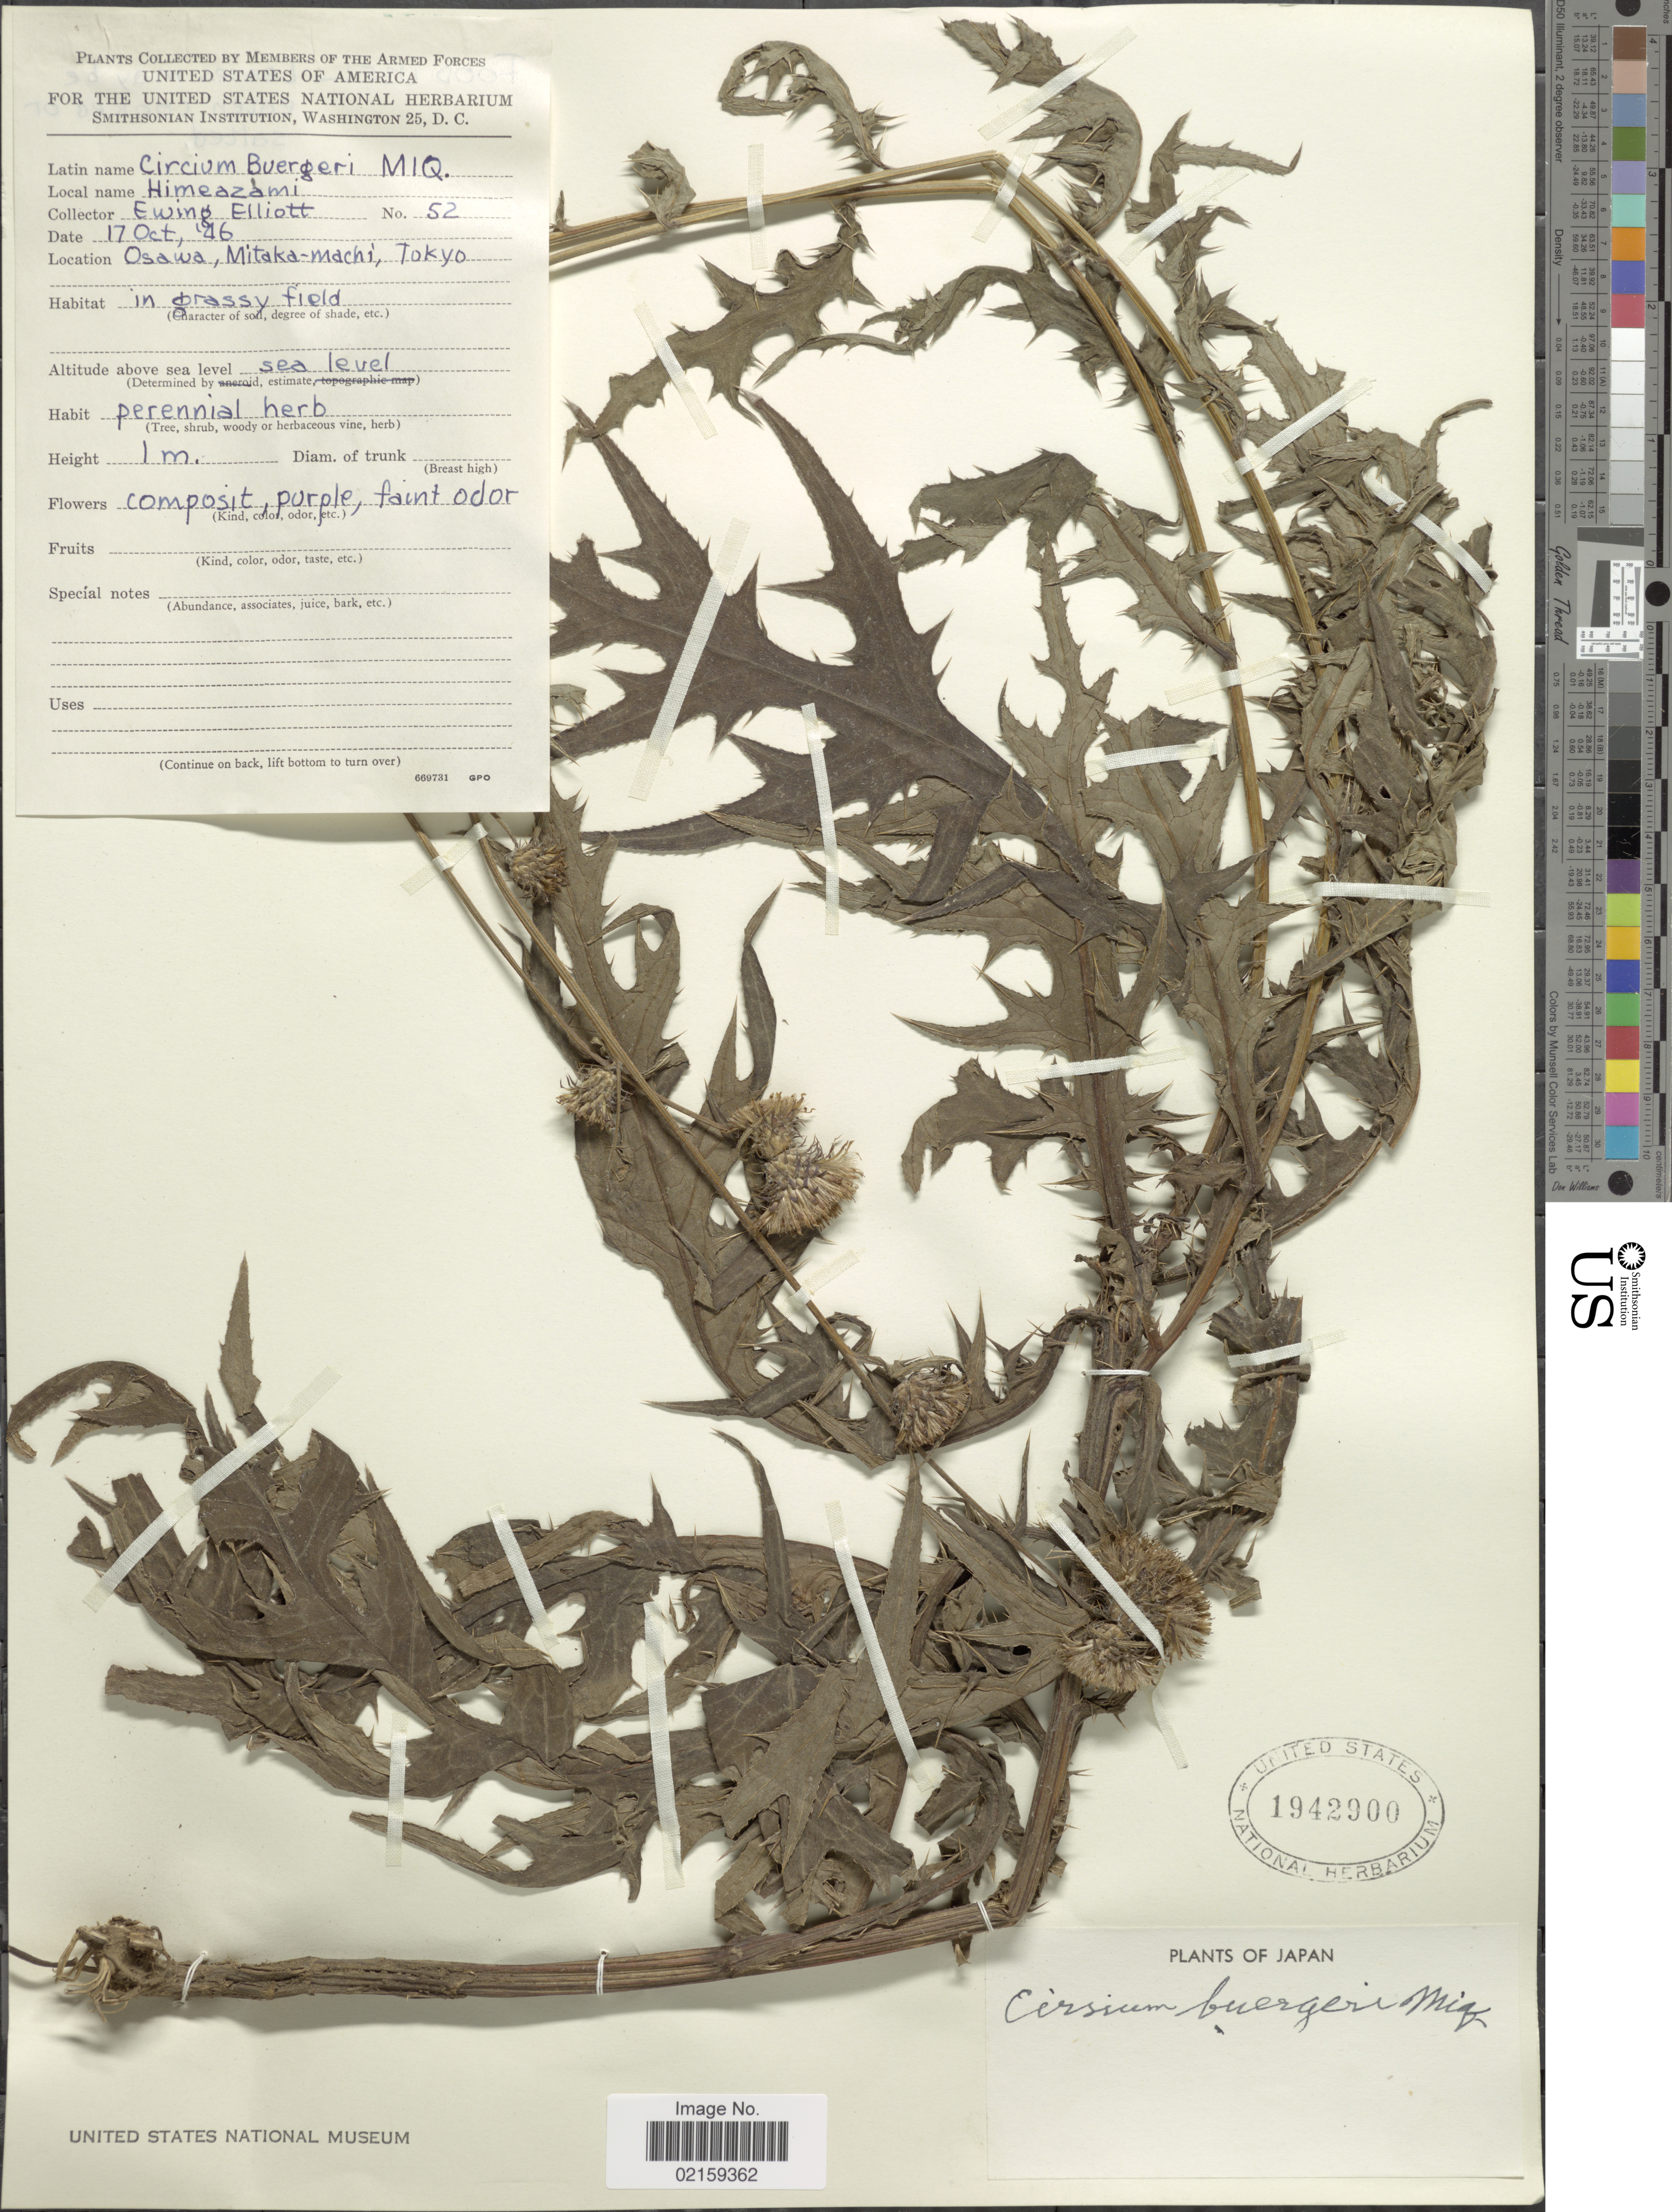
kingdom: Plantae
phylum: Tracheophyta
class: Magnoliopsida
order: Asterales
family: Asteraceae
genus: Cirsium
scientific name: Cirsium buergeri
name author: Miq.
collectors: E. Elliott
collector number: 52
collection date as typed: Transcribed d/m/y: 17/10/46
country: Japan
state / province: Tokyo, Federal City of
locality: Osawa, Mitaka-Machi, Tokyo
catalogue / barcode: US 1942900